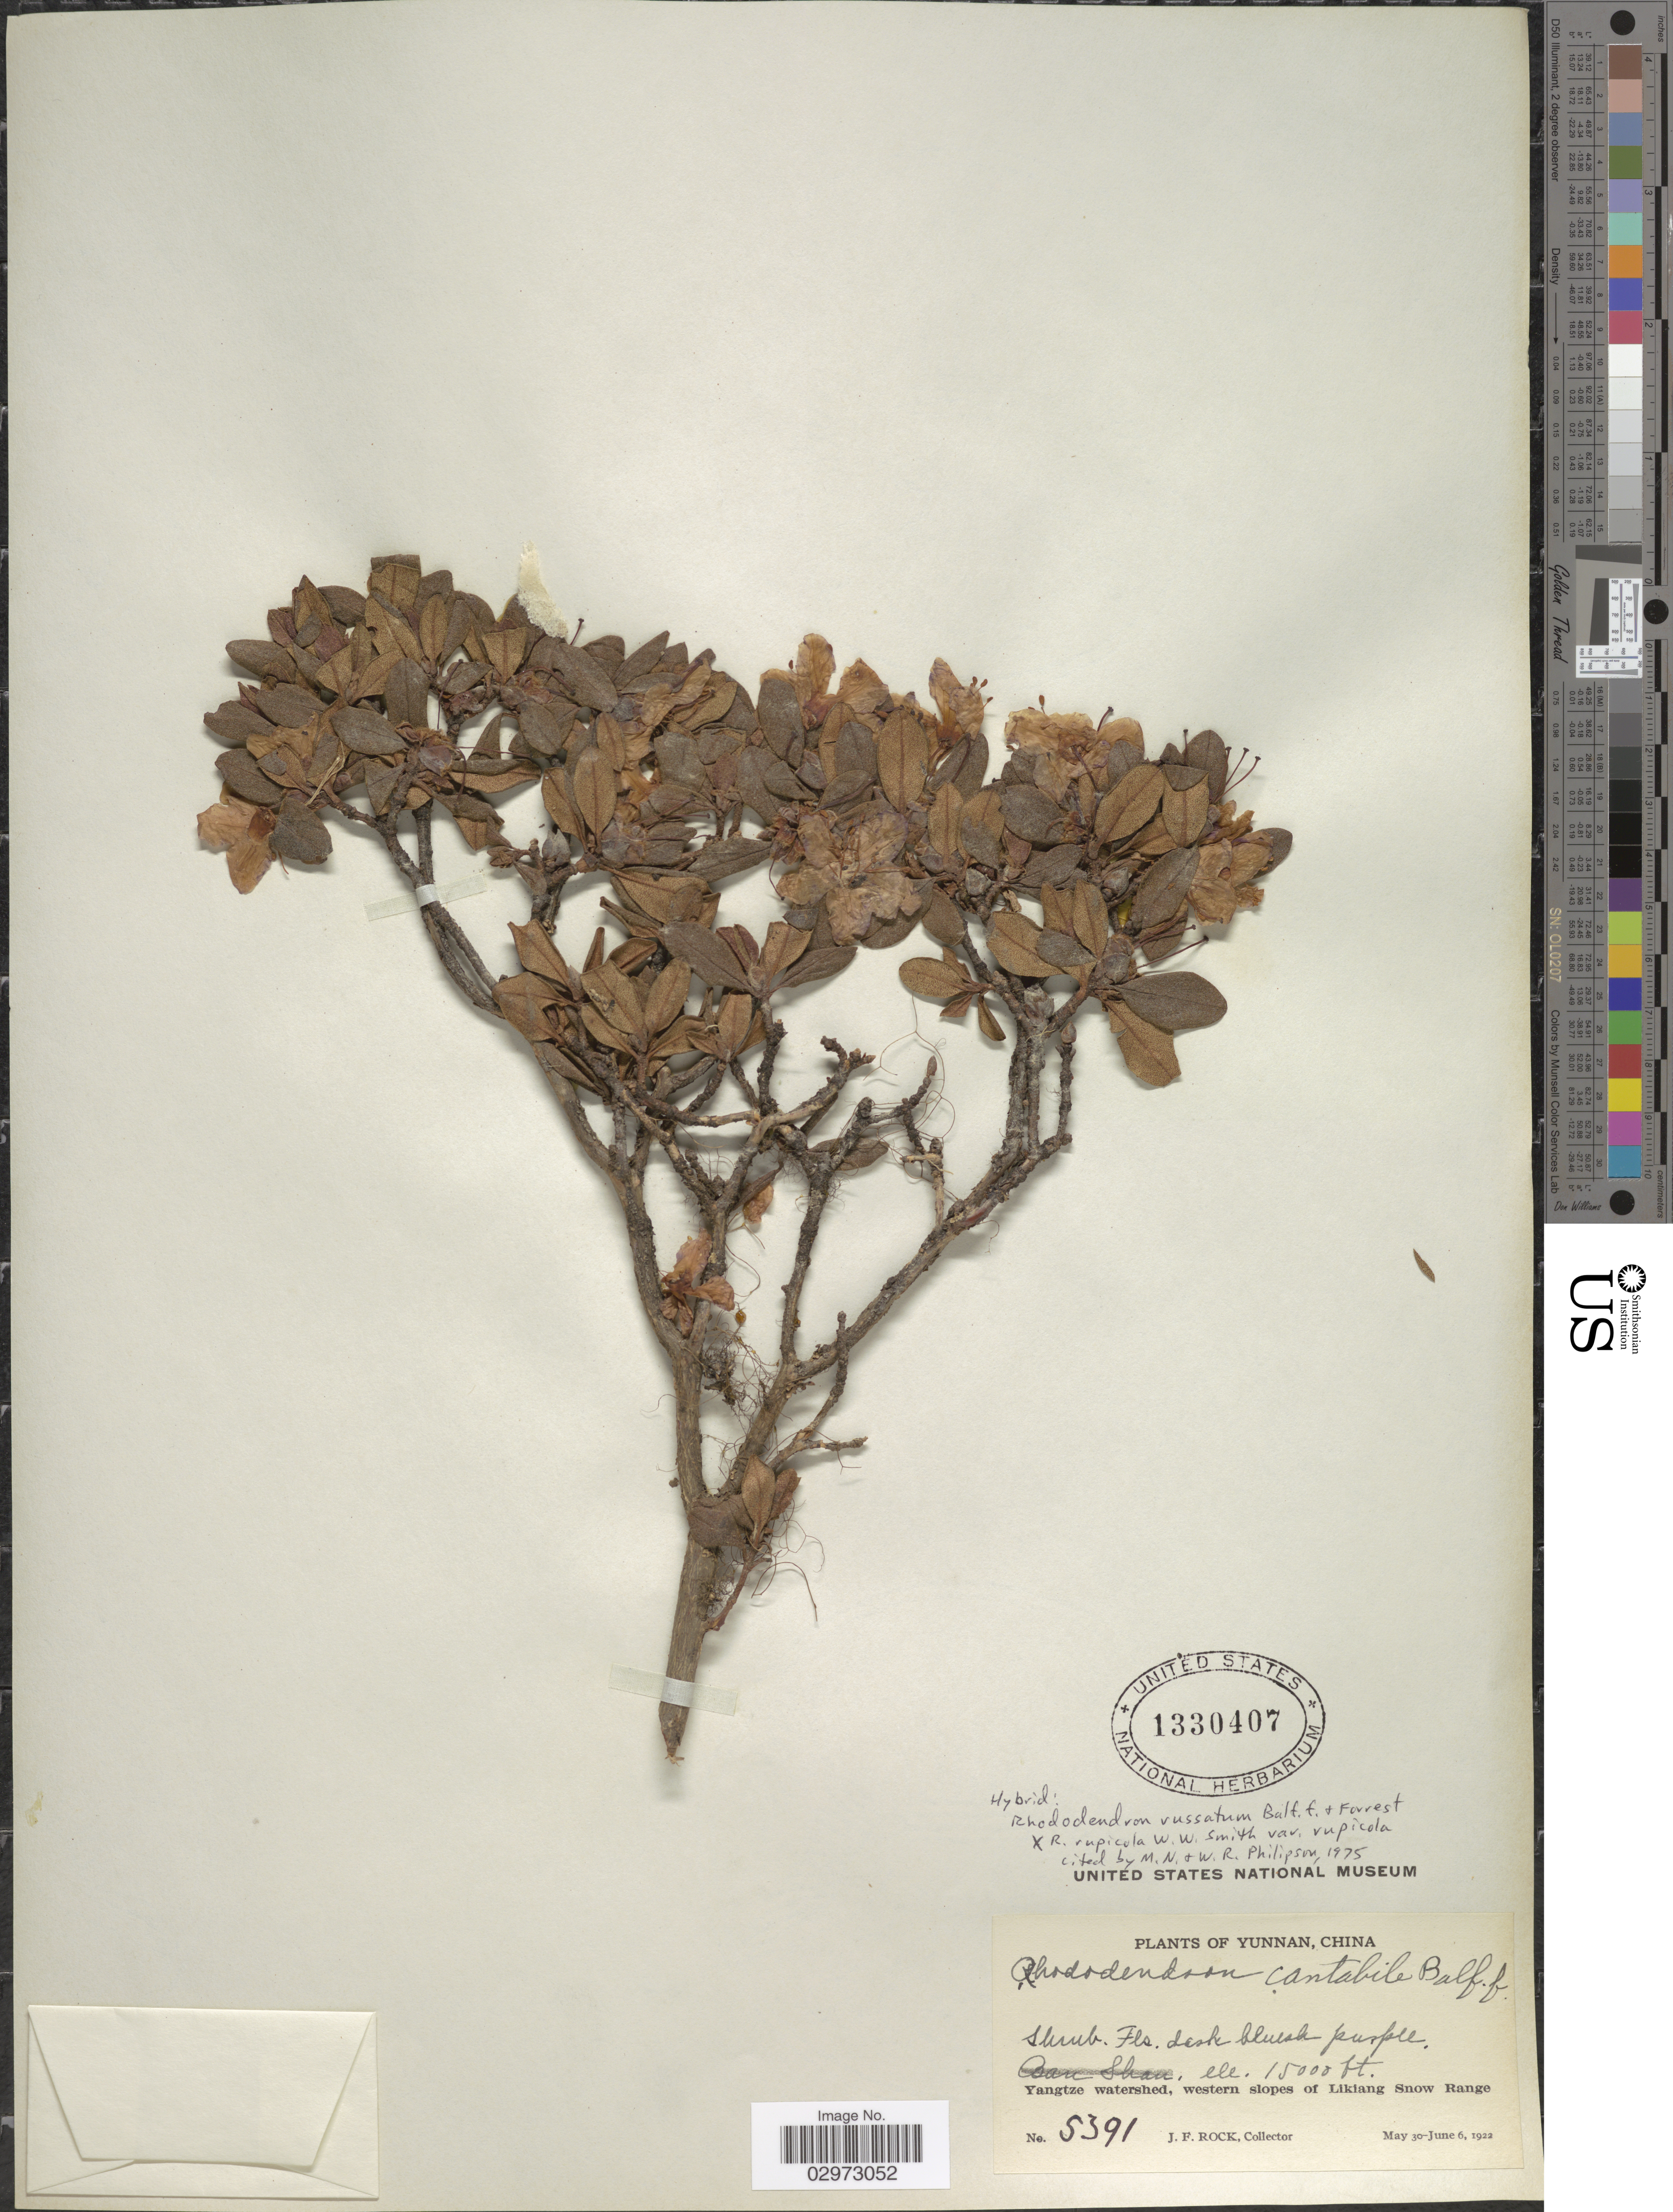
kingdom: Plantae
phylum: Tracheophyta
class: Magnoliopsida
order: Ericales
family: Ericaceae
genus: Rhododendron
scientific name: Rhododendron russatum x R. rupicola W.W. Sm.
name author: Balf. f. & Forrest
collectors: J. Rock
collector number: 5391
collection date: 1922-05-30/1922-06-06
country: China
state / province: Yunnan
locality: Yangtze watershed, western slopes of Likiang Snow Range.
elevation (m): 4572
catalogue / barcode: US 1330407